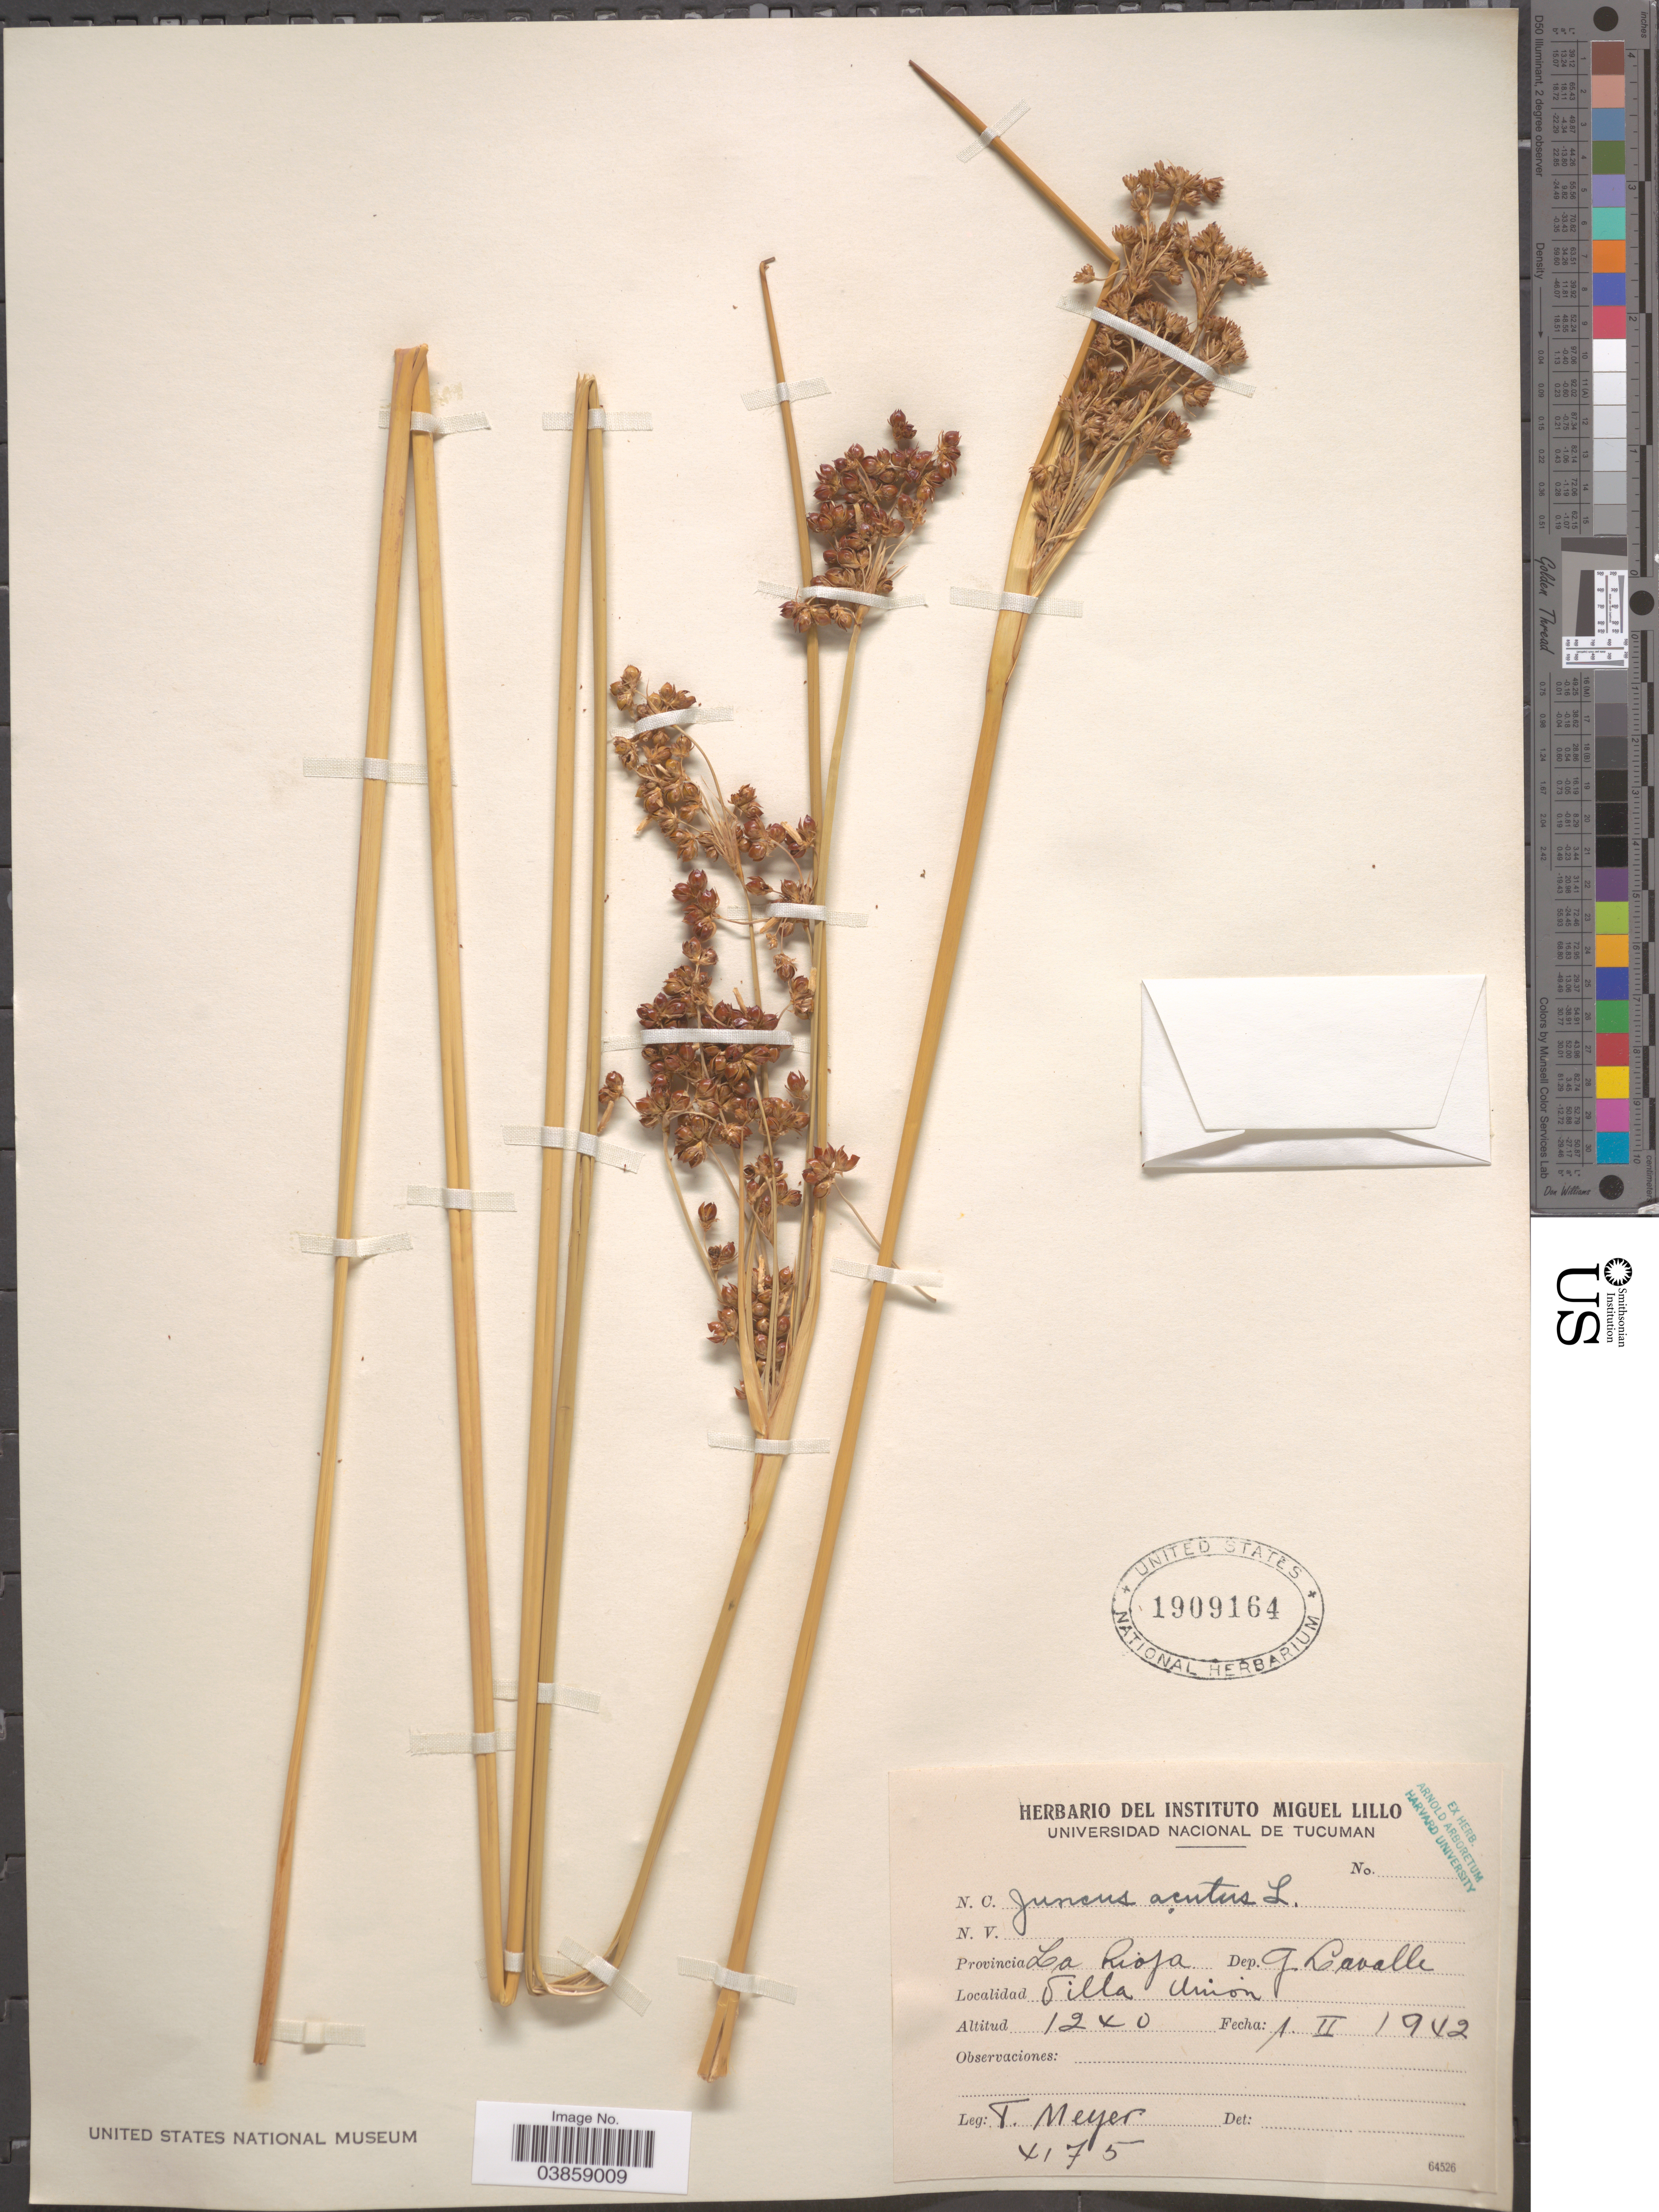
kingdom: Plantae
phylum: Tracheophyta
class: Liliopsida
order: Poales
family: Juncaceae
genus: Juncus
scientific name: Juncus acutus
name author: L.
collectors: T. Meyer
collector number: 4175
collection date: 1942-02-01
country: Argentina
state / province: La Rioja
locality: Dep. G. Lavalle. Villa Union.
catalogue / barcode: US 1909164